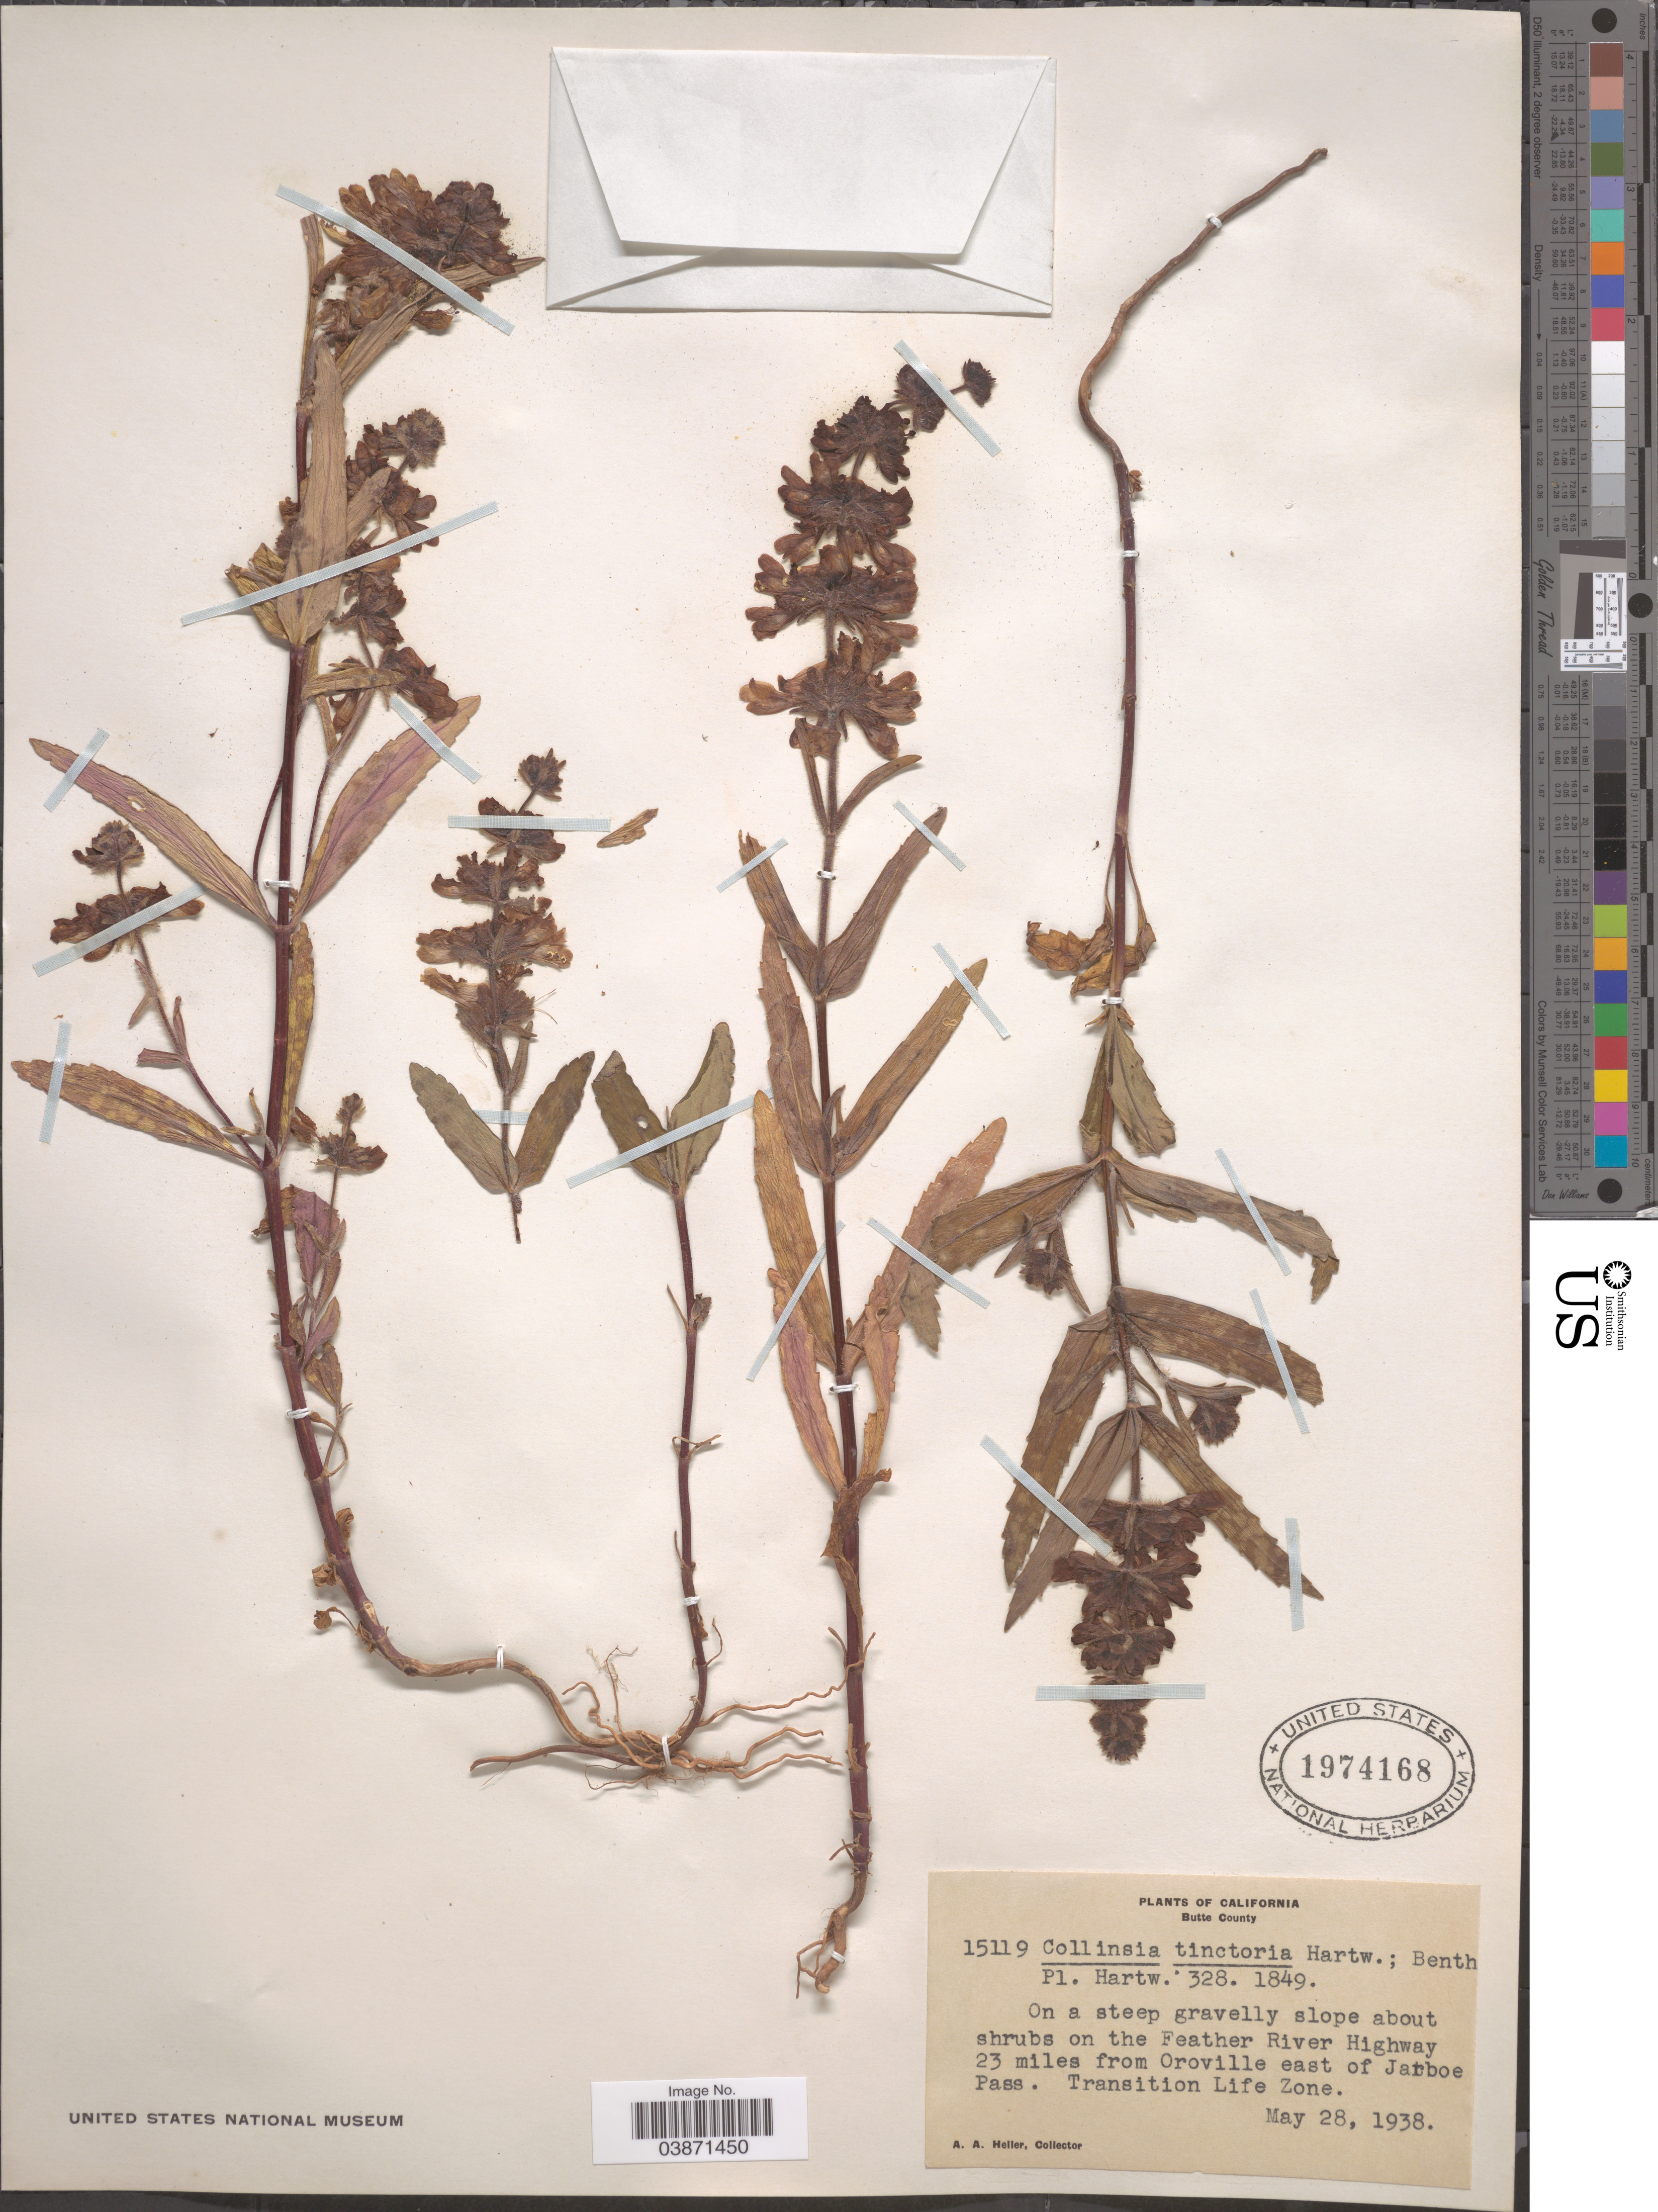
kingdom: Plantae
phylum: Tracheophyta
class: Magnoliopsida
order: Lamiales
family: Plantaginaceae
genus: Collinsia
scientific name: Collinsia tinctoria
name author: Hartw. ex Benth.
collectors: A. A. Heller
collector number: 15119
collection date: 1938-05-28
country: United States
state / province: California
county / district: Butte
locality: Butte county. On the Feather River Highway 23 miles from Oroville east of Jarboe Pass. Transition Life Zone.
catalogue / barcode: US 1974168